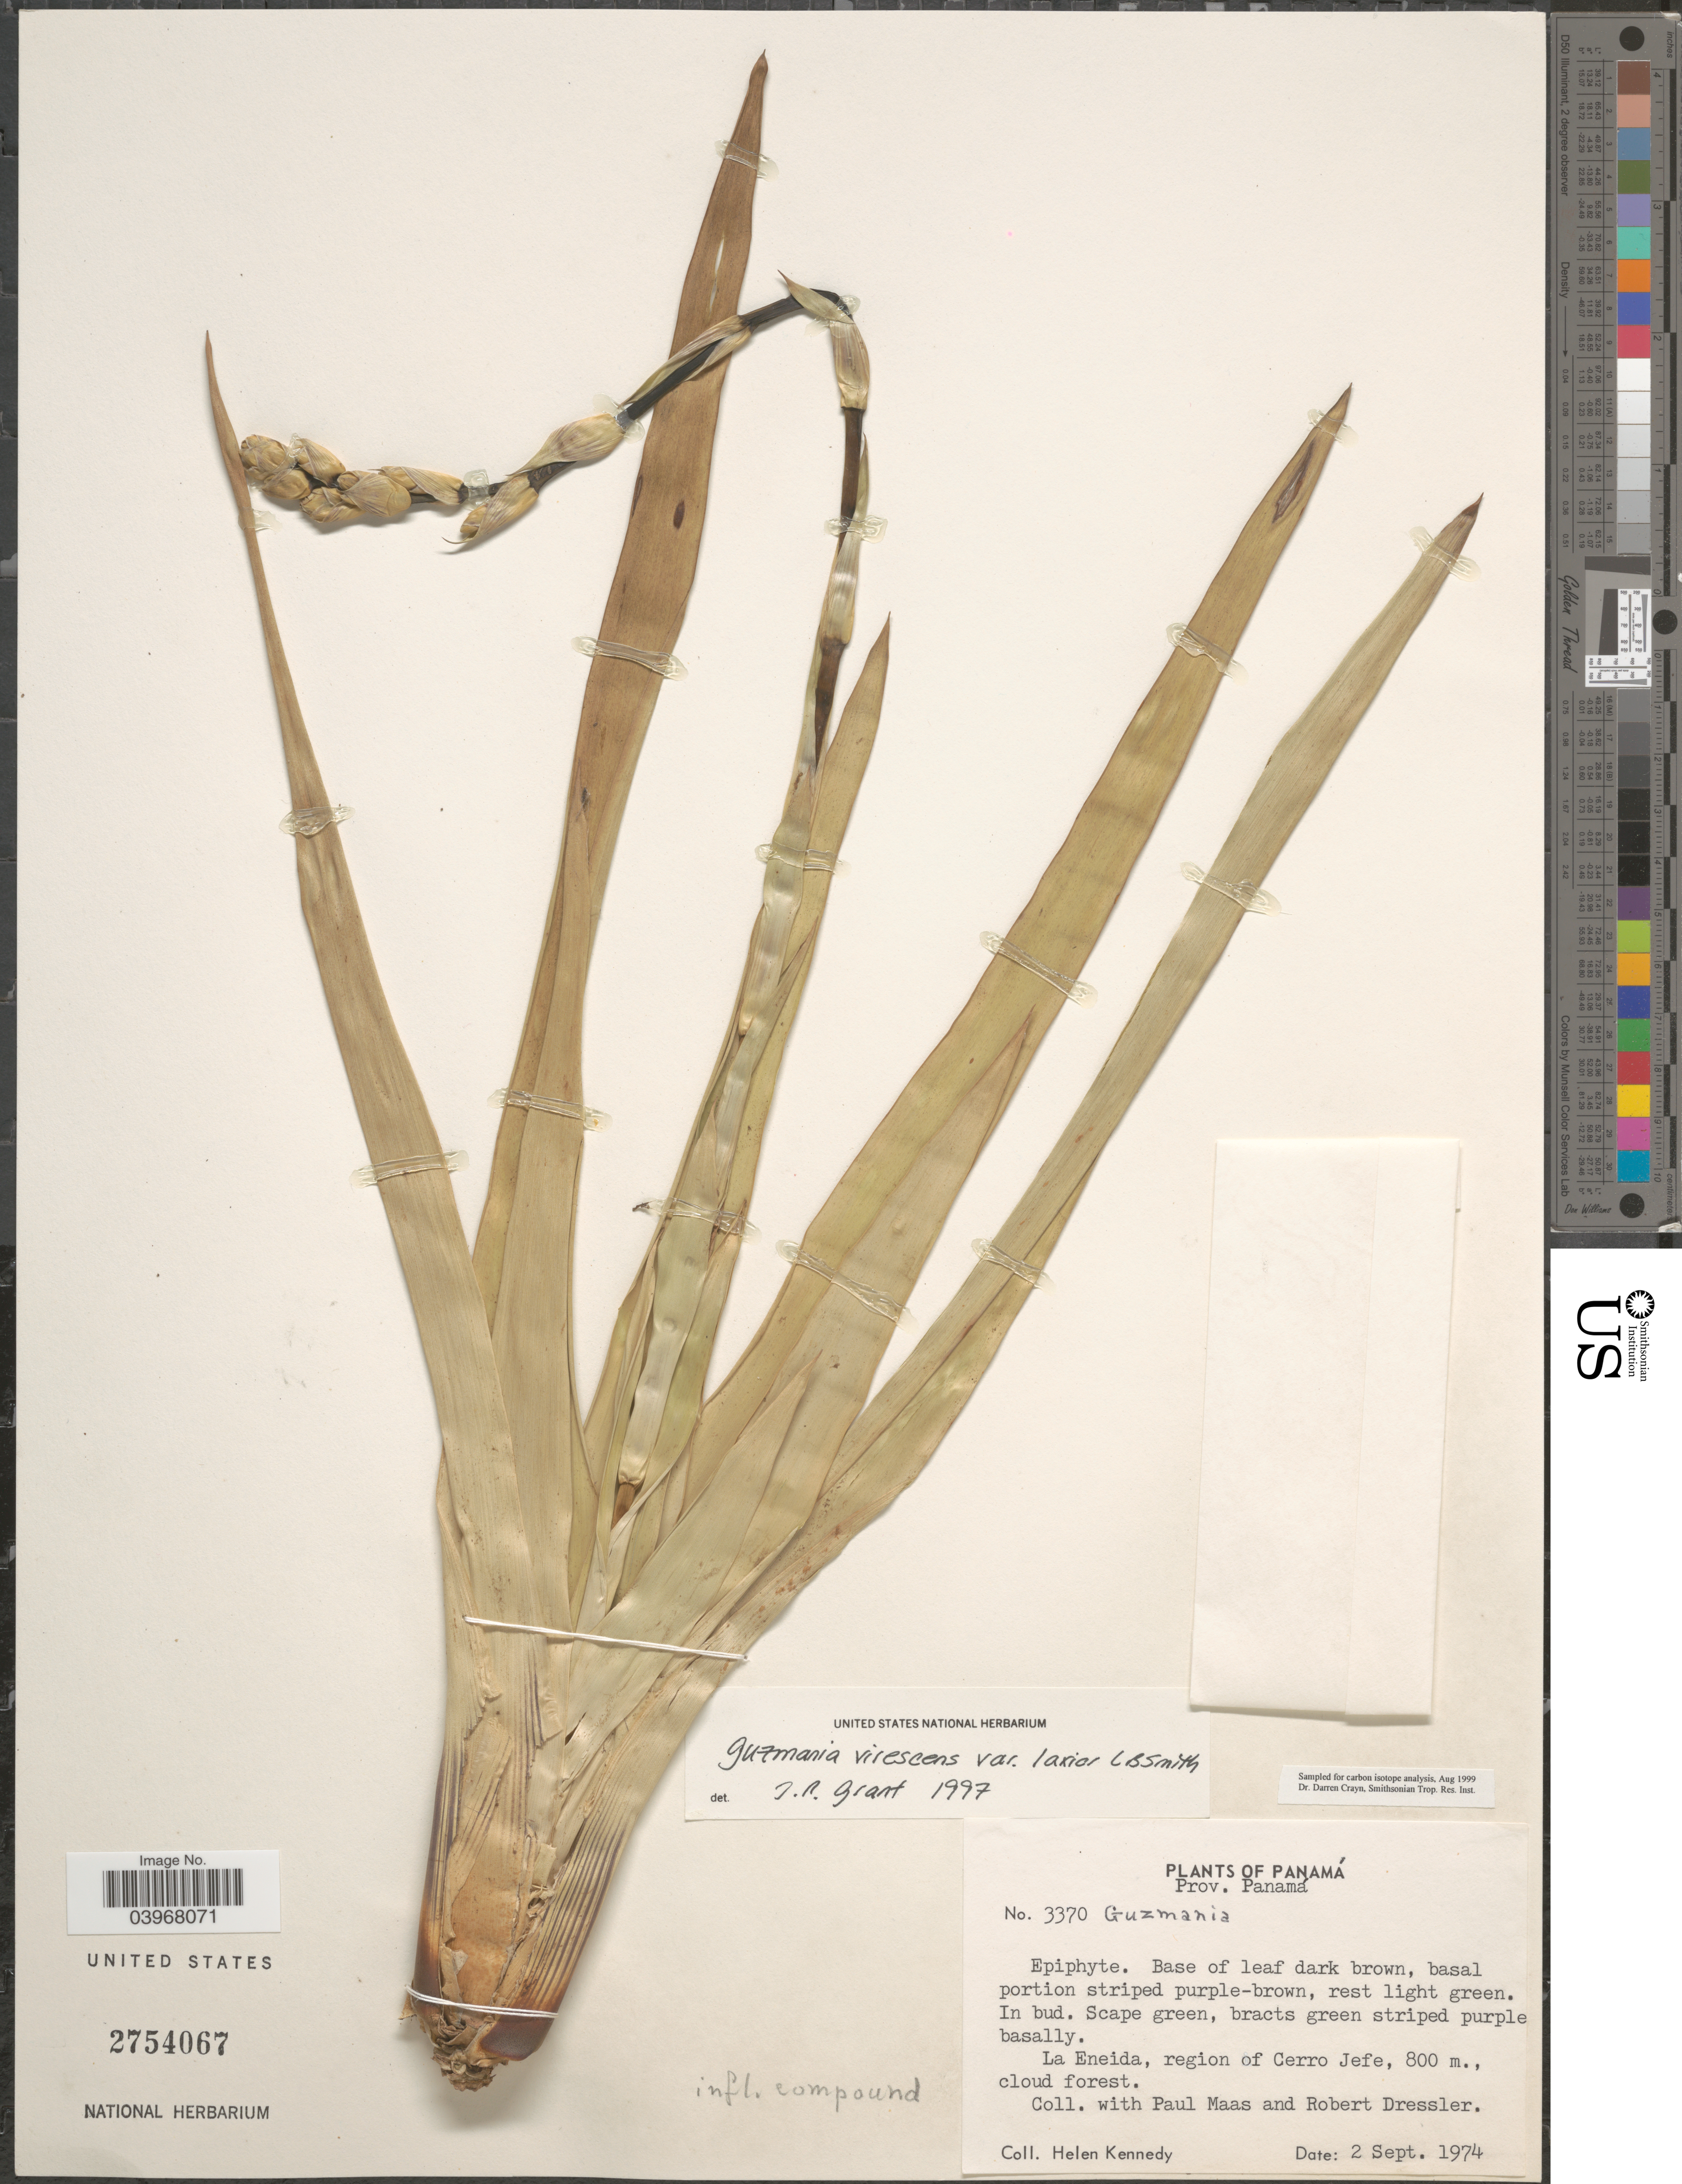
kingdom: Plantae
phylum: Tracheophyta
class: Liliopsida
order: Poales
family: Bromeliaceae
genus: Guzmania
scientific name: Guzmania virescens var. laxior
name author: L.B. Sm.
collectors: H. Kennedy, P. Maas & R. Dressler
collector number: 3370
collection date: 1974-09-02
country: Panama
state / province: Panamá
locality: La Eneida, region of Cerro Jefe.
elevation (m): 800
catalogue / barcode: US 2754067